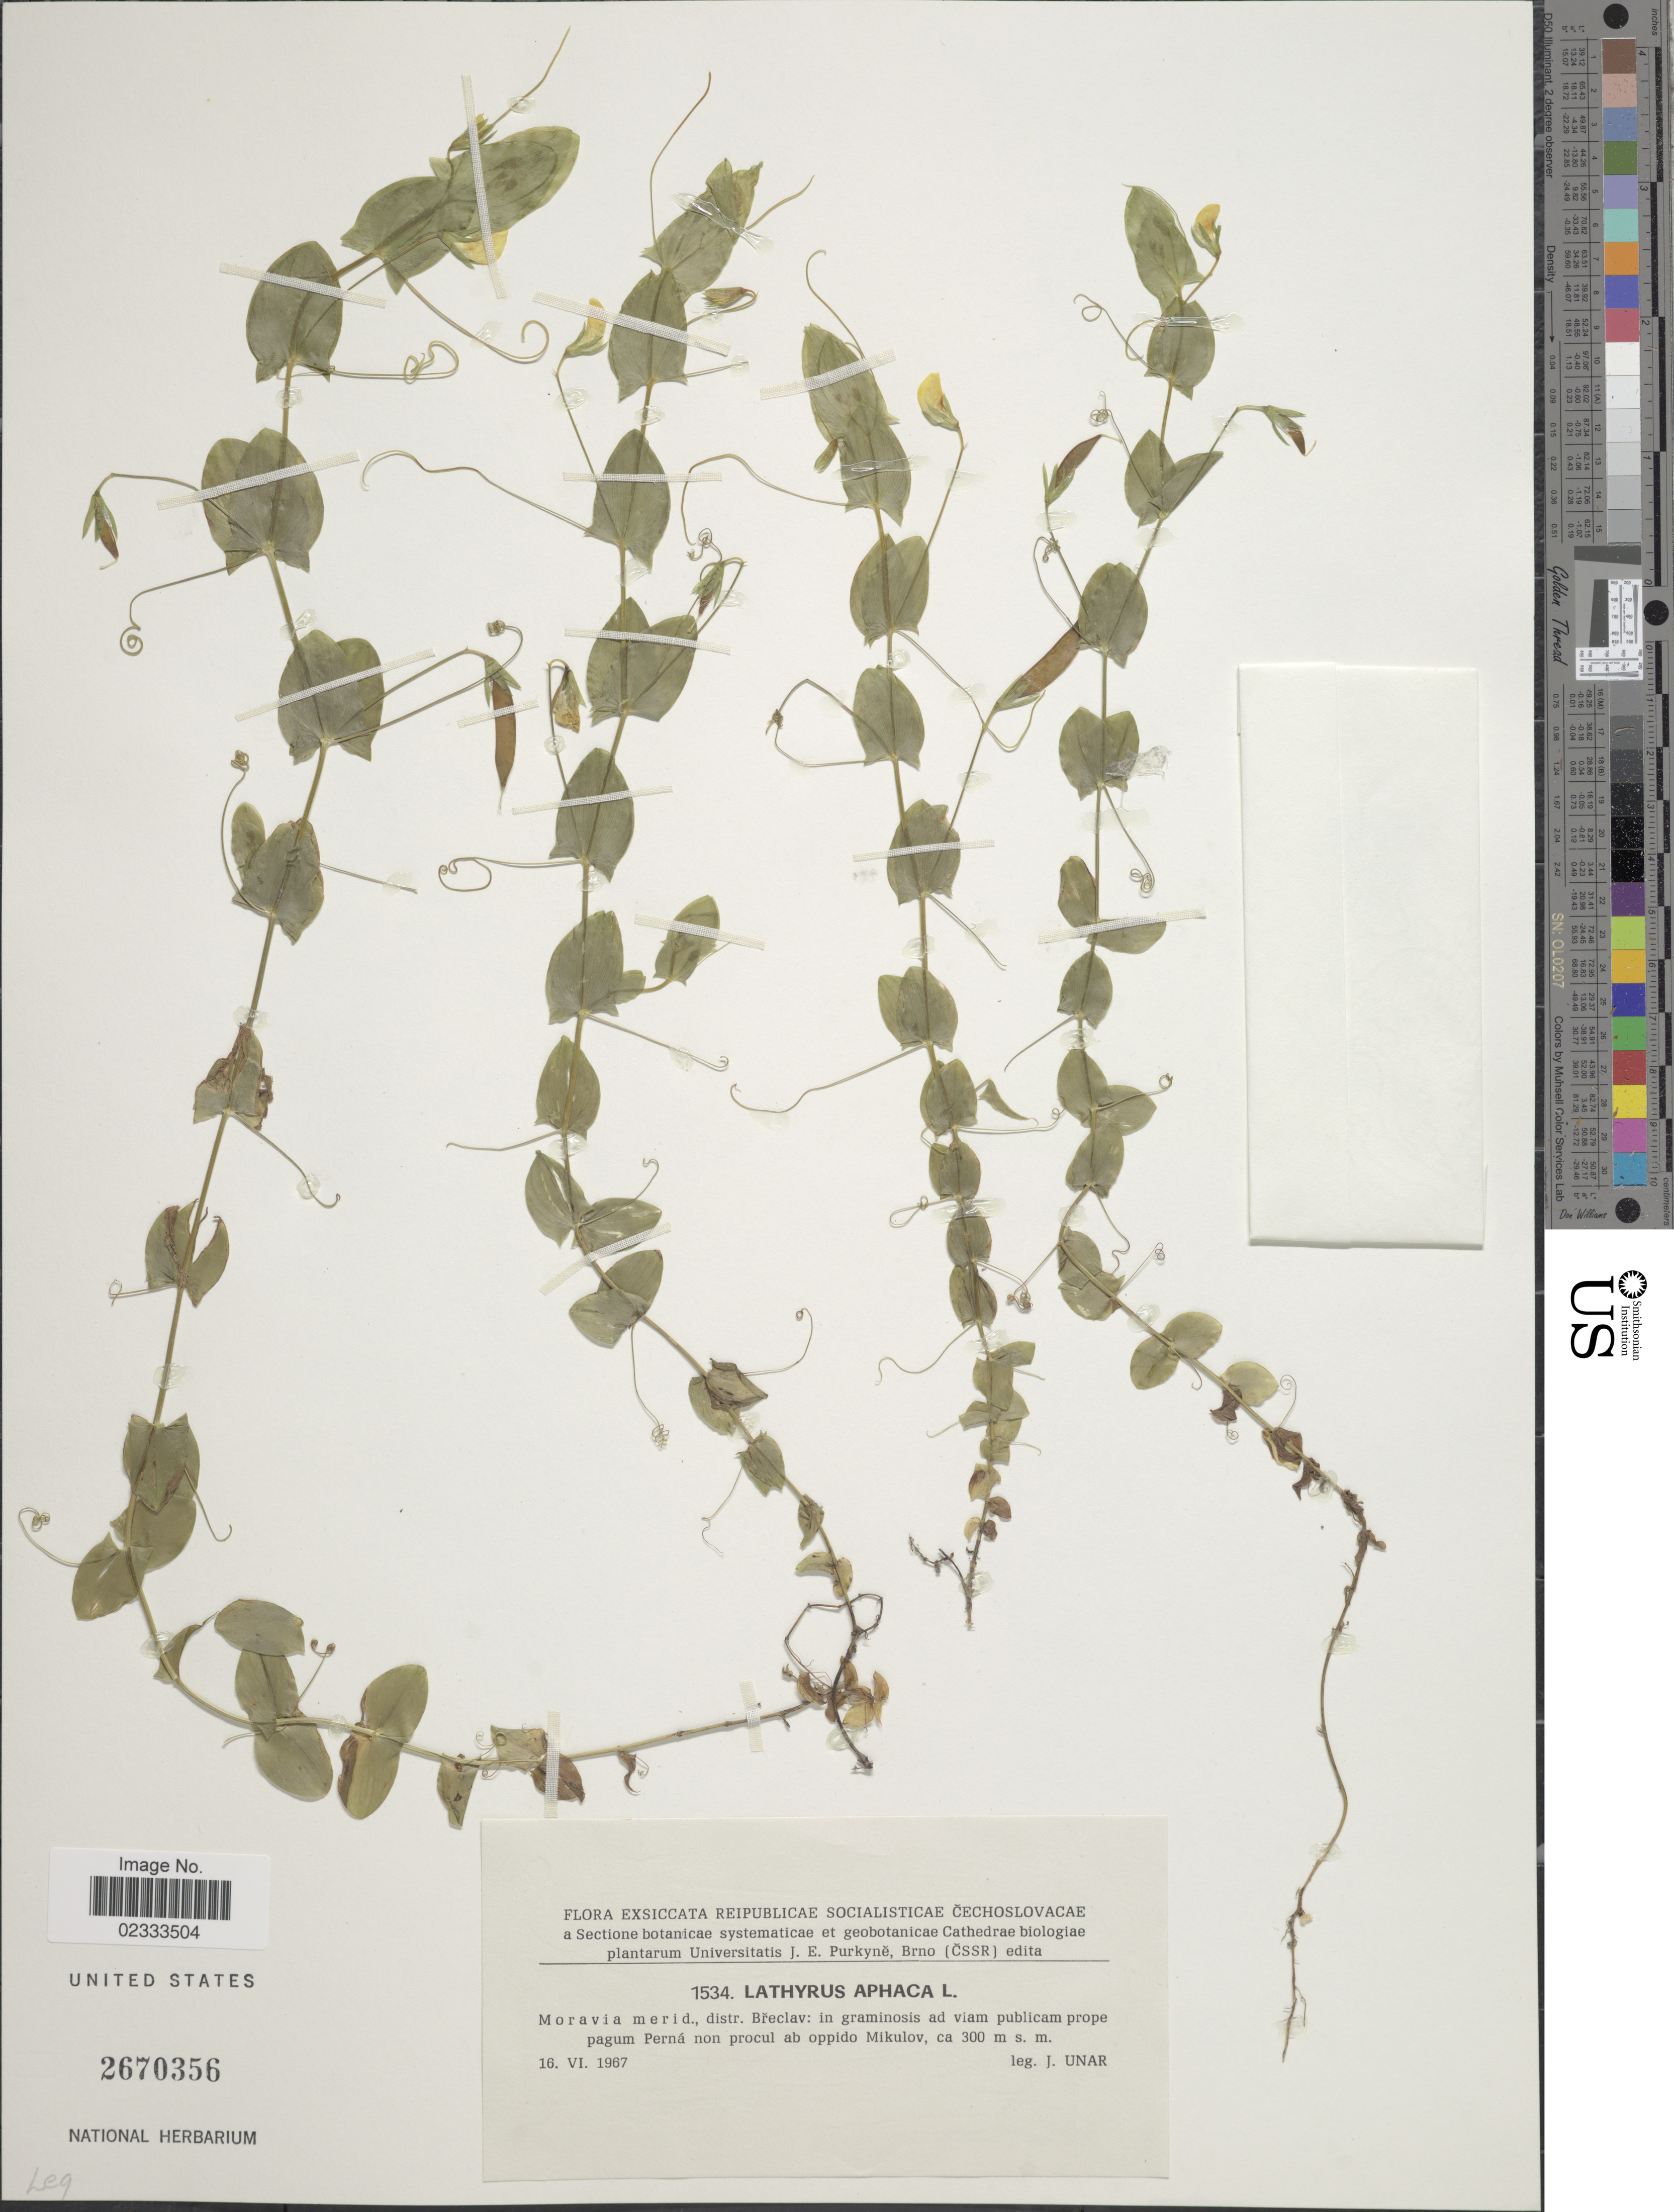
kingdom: Plantae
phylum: Tracheophyta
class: Magnoliopsida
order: Fabales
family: Fabaceae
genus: Lathyrus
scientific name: Lathyrus aphaca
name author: L.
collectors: J. Unar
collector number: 1534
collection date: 1967-06-16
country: Czechia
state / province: South Moravian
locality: Reipublicae Socialisticae Cecholsovacae, Moravia merid., distr. Breclav: in graminosis ad viam publicam prope pagum Perna non procul ab oppido Mikulov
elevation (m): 300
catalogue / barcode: US 2670356